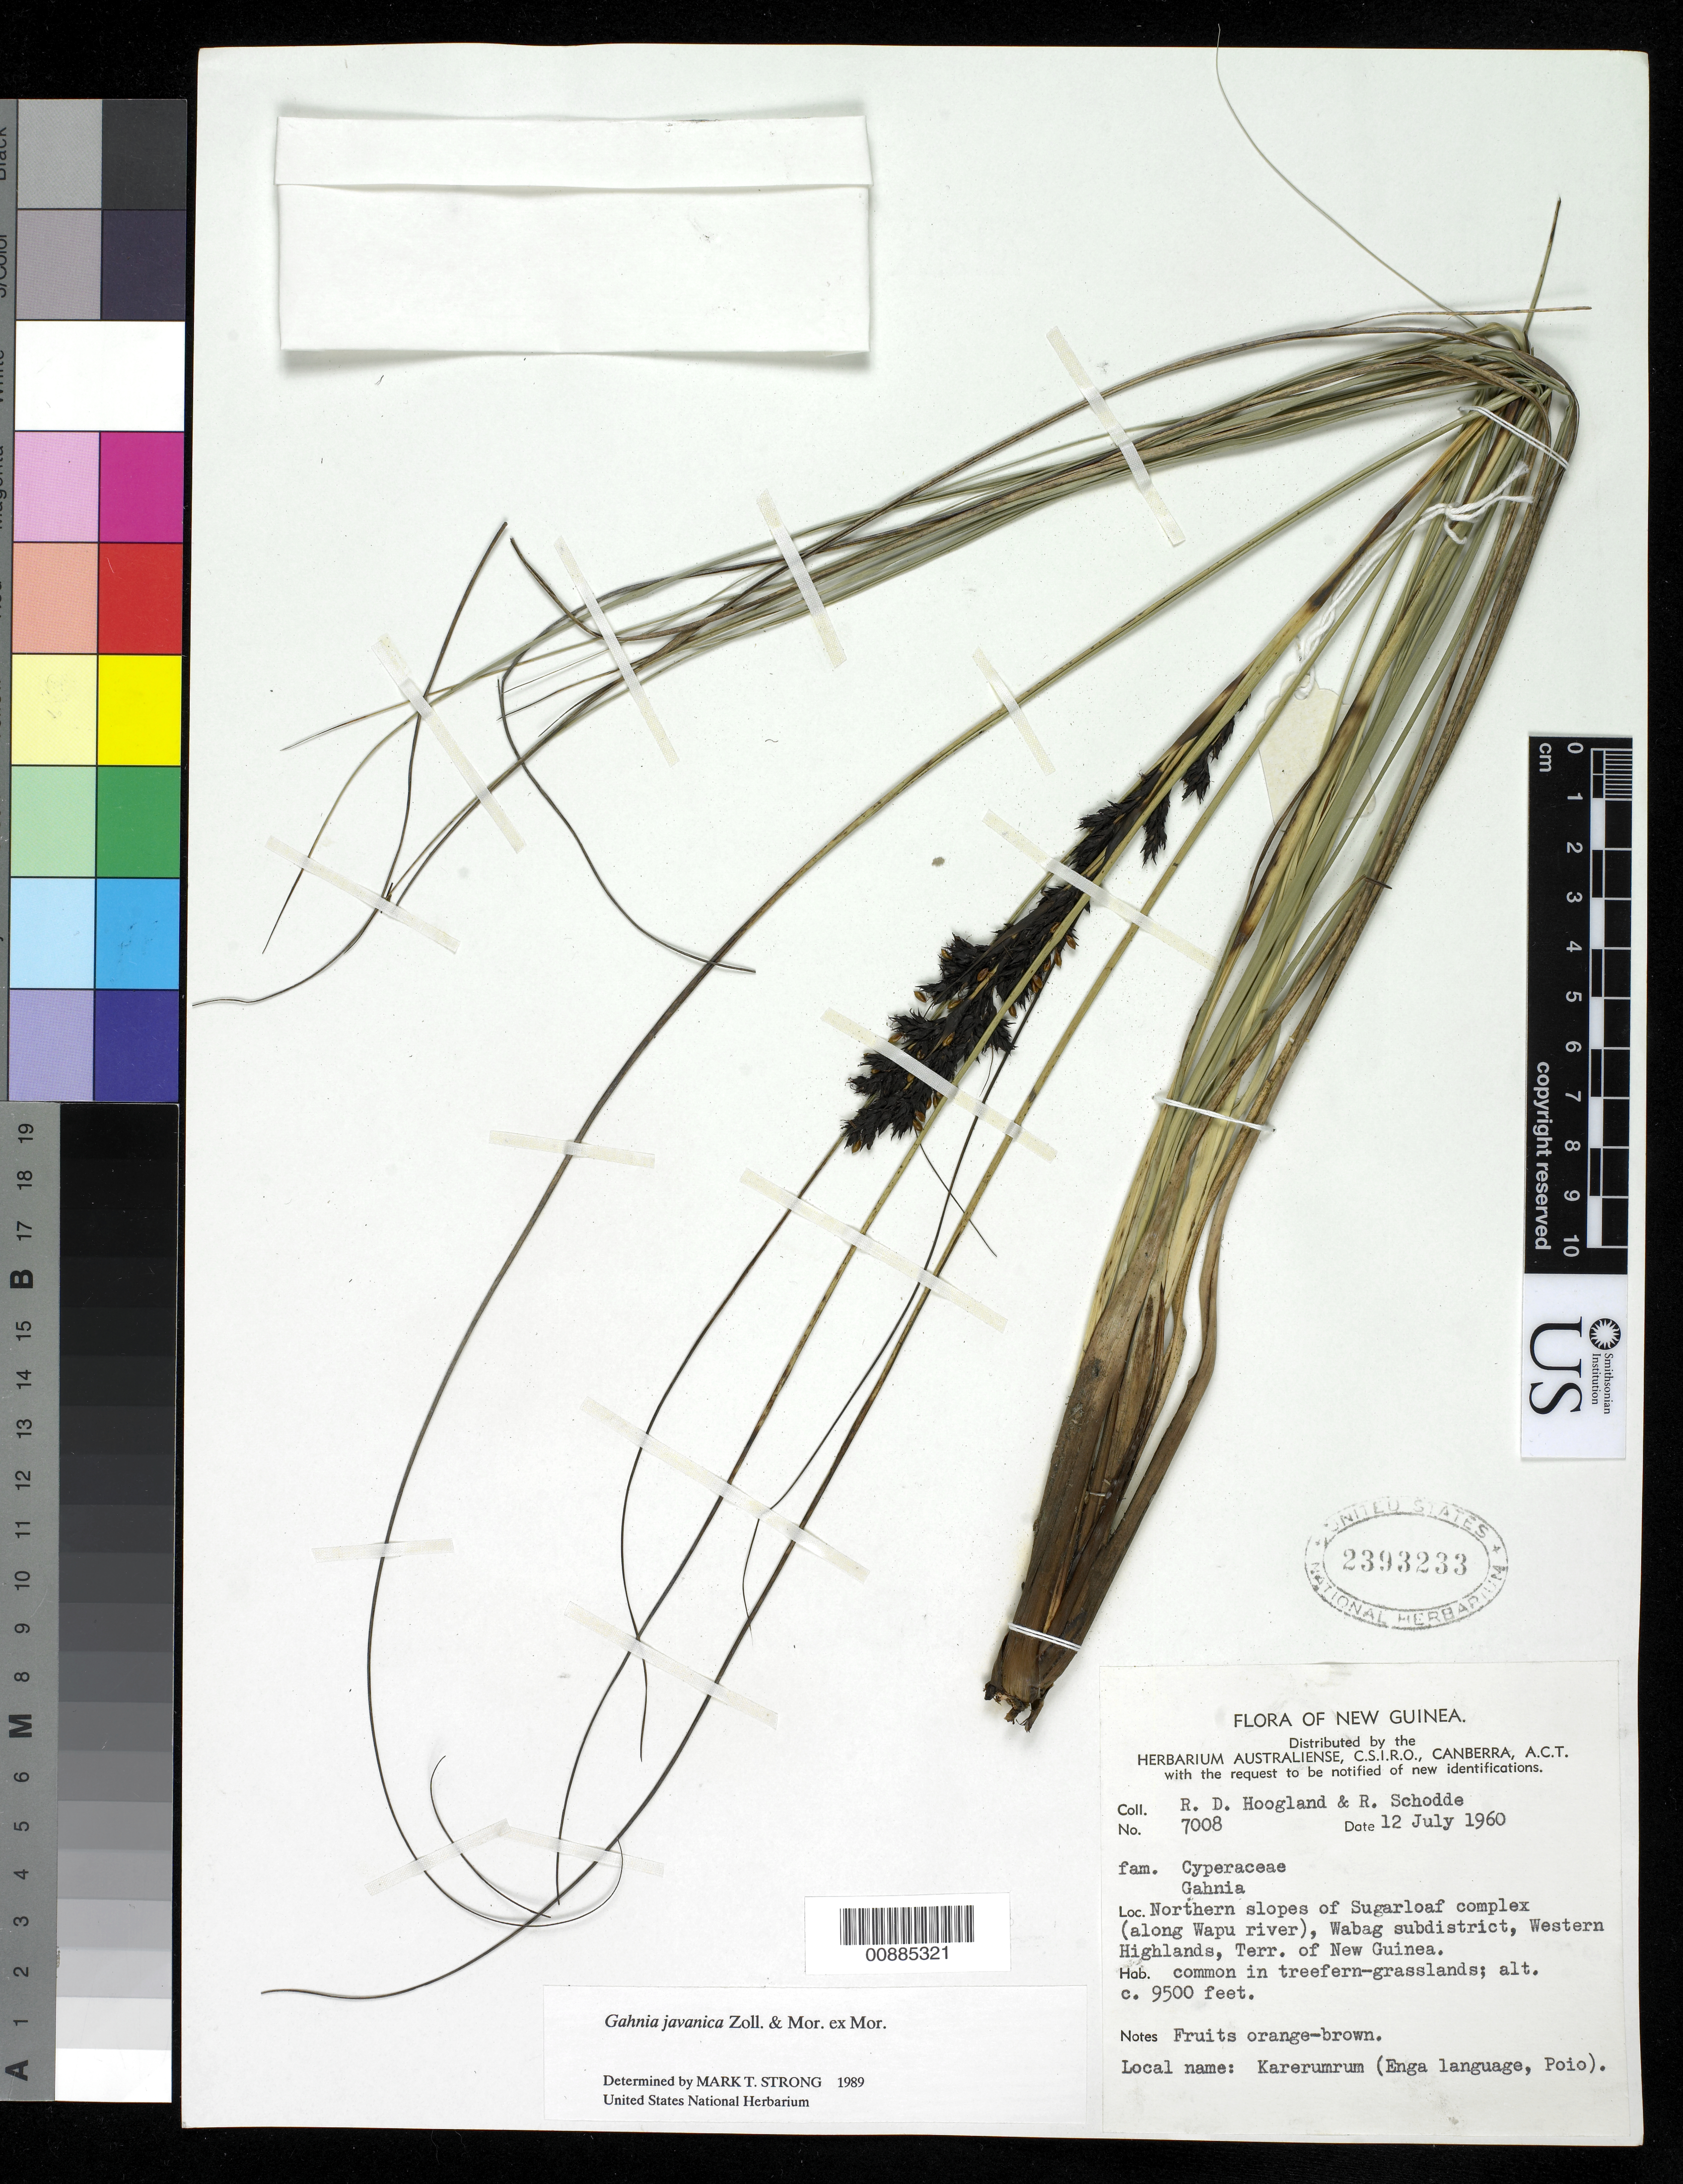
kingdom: Plantae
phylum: Tracheophyta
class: Liliopsida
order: Poales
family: Cyperaceae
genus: Gahnia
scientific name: Gahnia javanica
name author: Moritzi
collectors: R. D. Hoogland & R. Schodde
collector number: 7008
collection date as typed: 12 Jul 1960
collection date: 1960-07-12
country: Papua New Guinea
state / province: Enga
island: New Guinea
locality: N. slopes of Sugarloaf complex (along Wapu R. ) Wabag subdistrict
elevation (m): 2896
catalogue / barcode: US 2393233